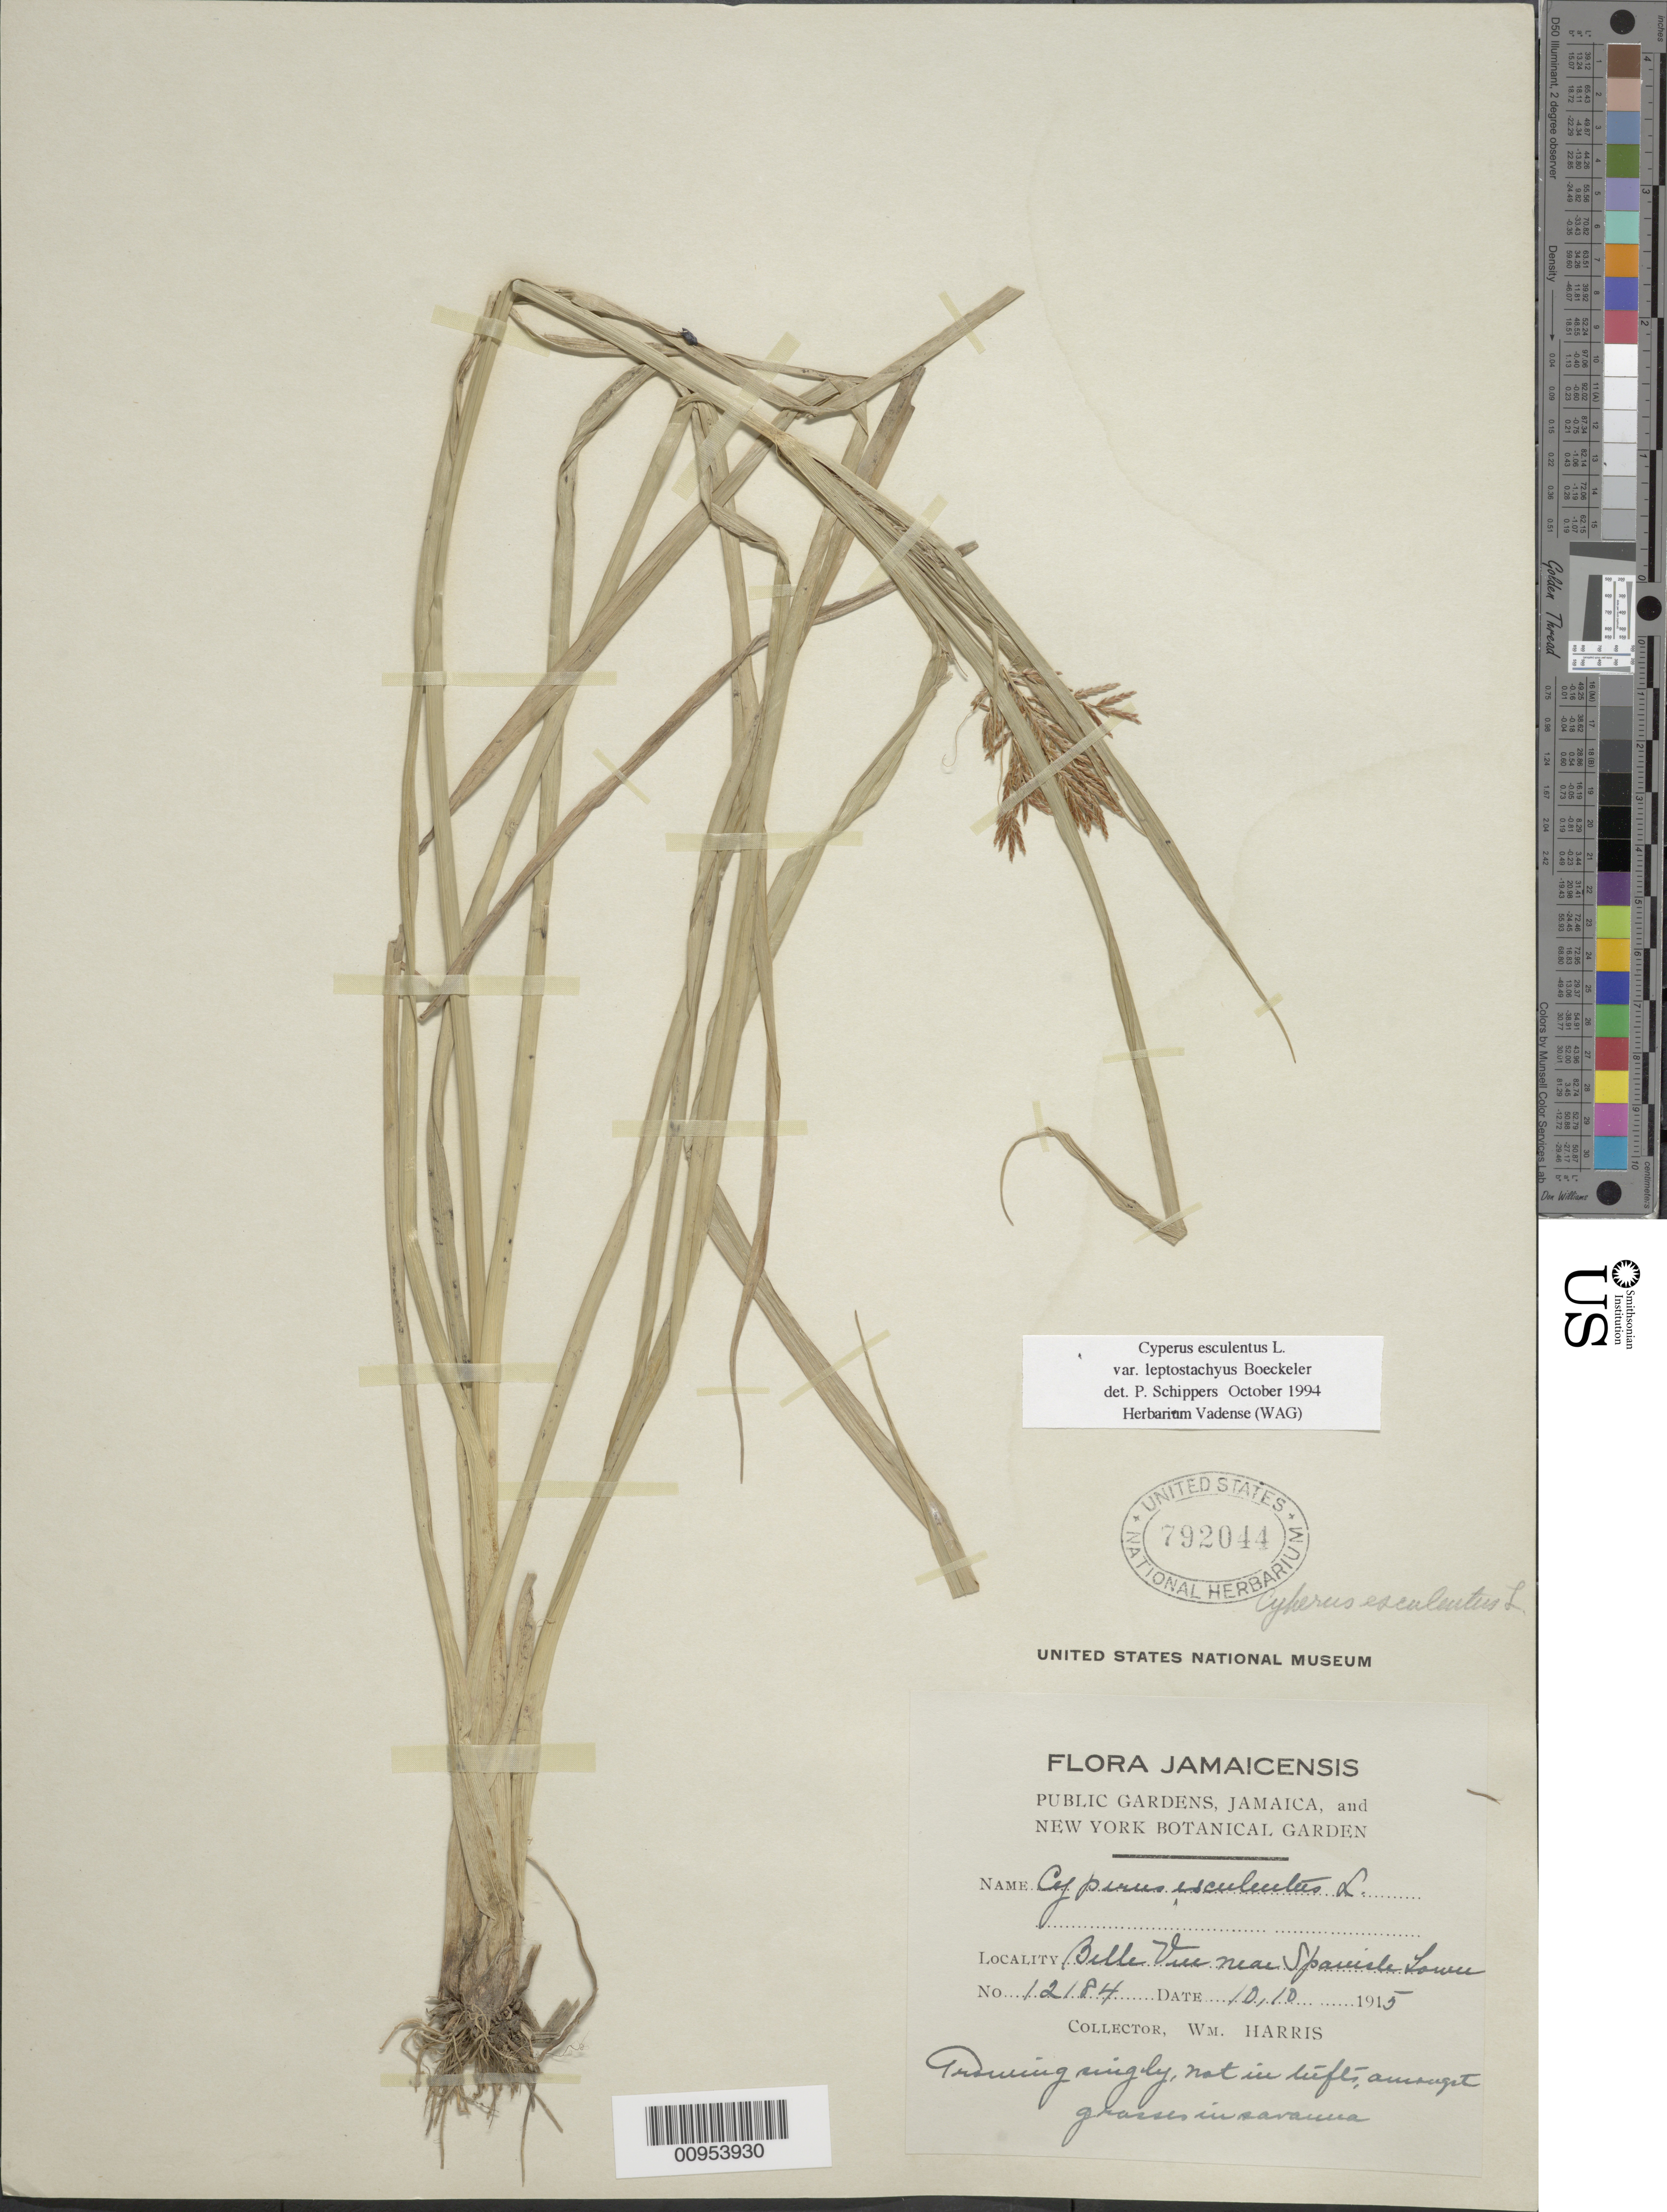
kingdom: Plantae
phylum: Tracheophyta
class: Liliopsida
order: Poales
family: Cyperaceae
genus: Cyperus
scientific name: Cyperus esculentus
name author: L.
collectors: W. H. Harris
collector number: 12184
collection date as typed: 10 Oct 1915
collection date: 1915-10-10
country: Jamaica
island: Jamaica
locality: Belle View near Spanish Town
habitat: Amongst grasses in savana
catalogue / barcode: US 792044